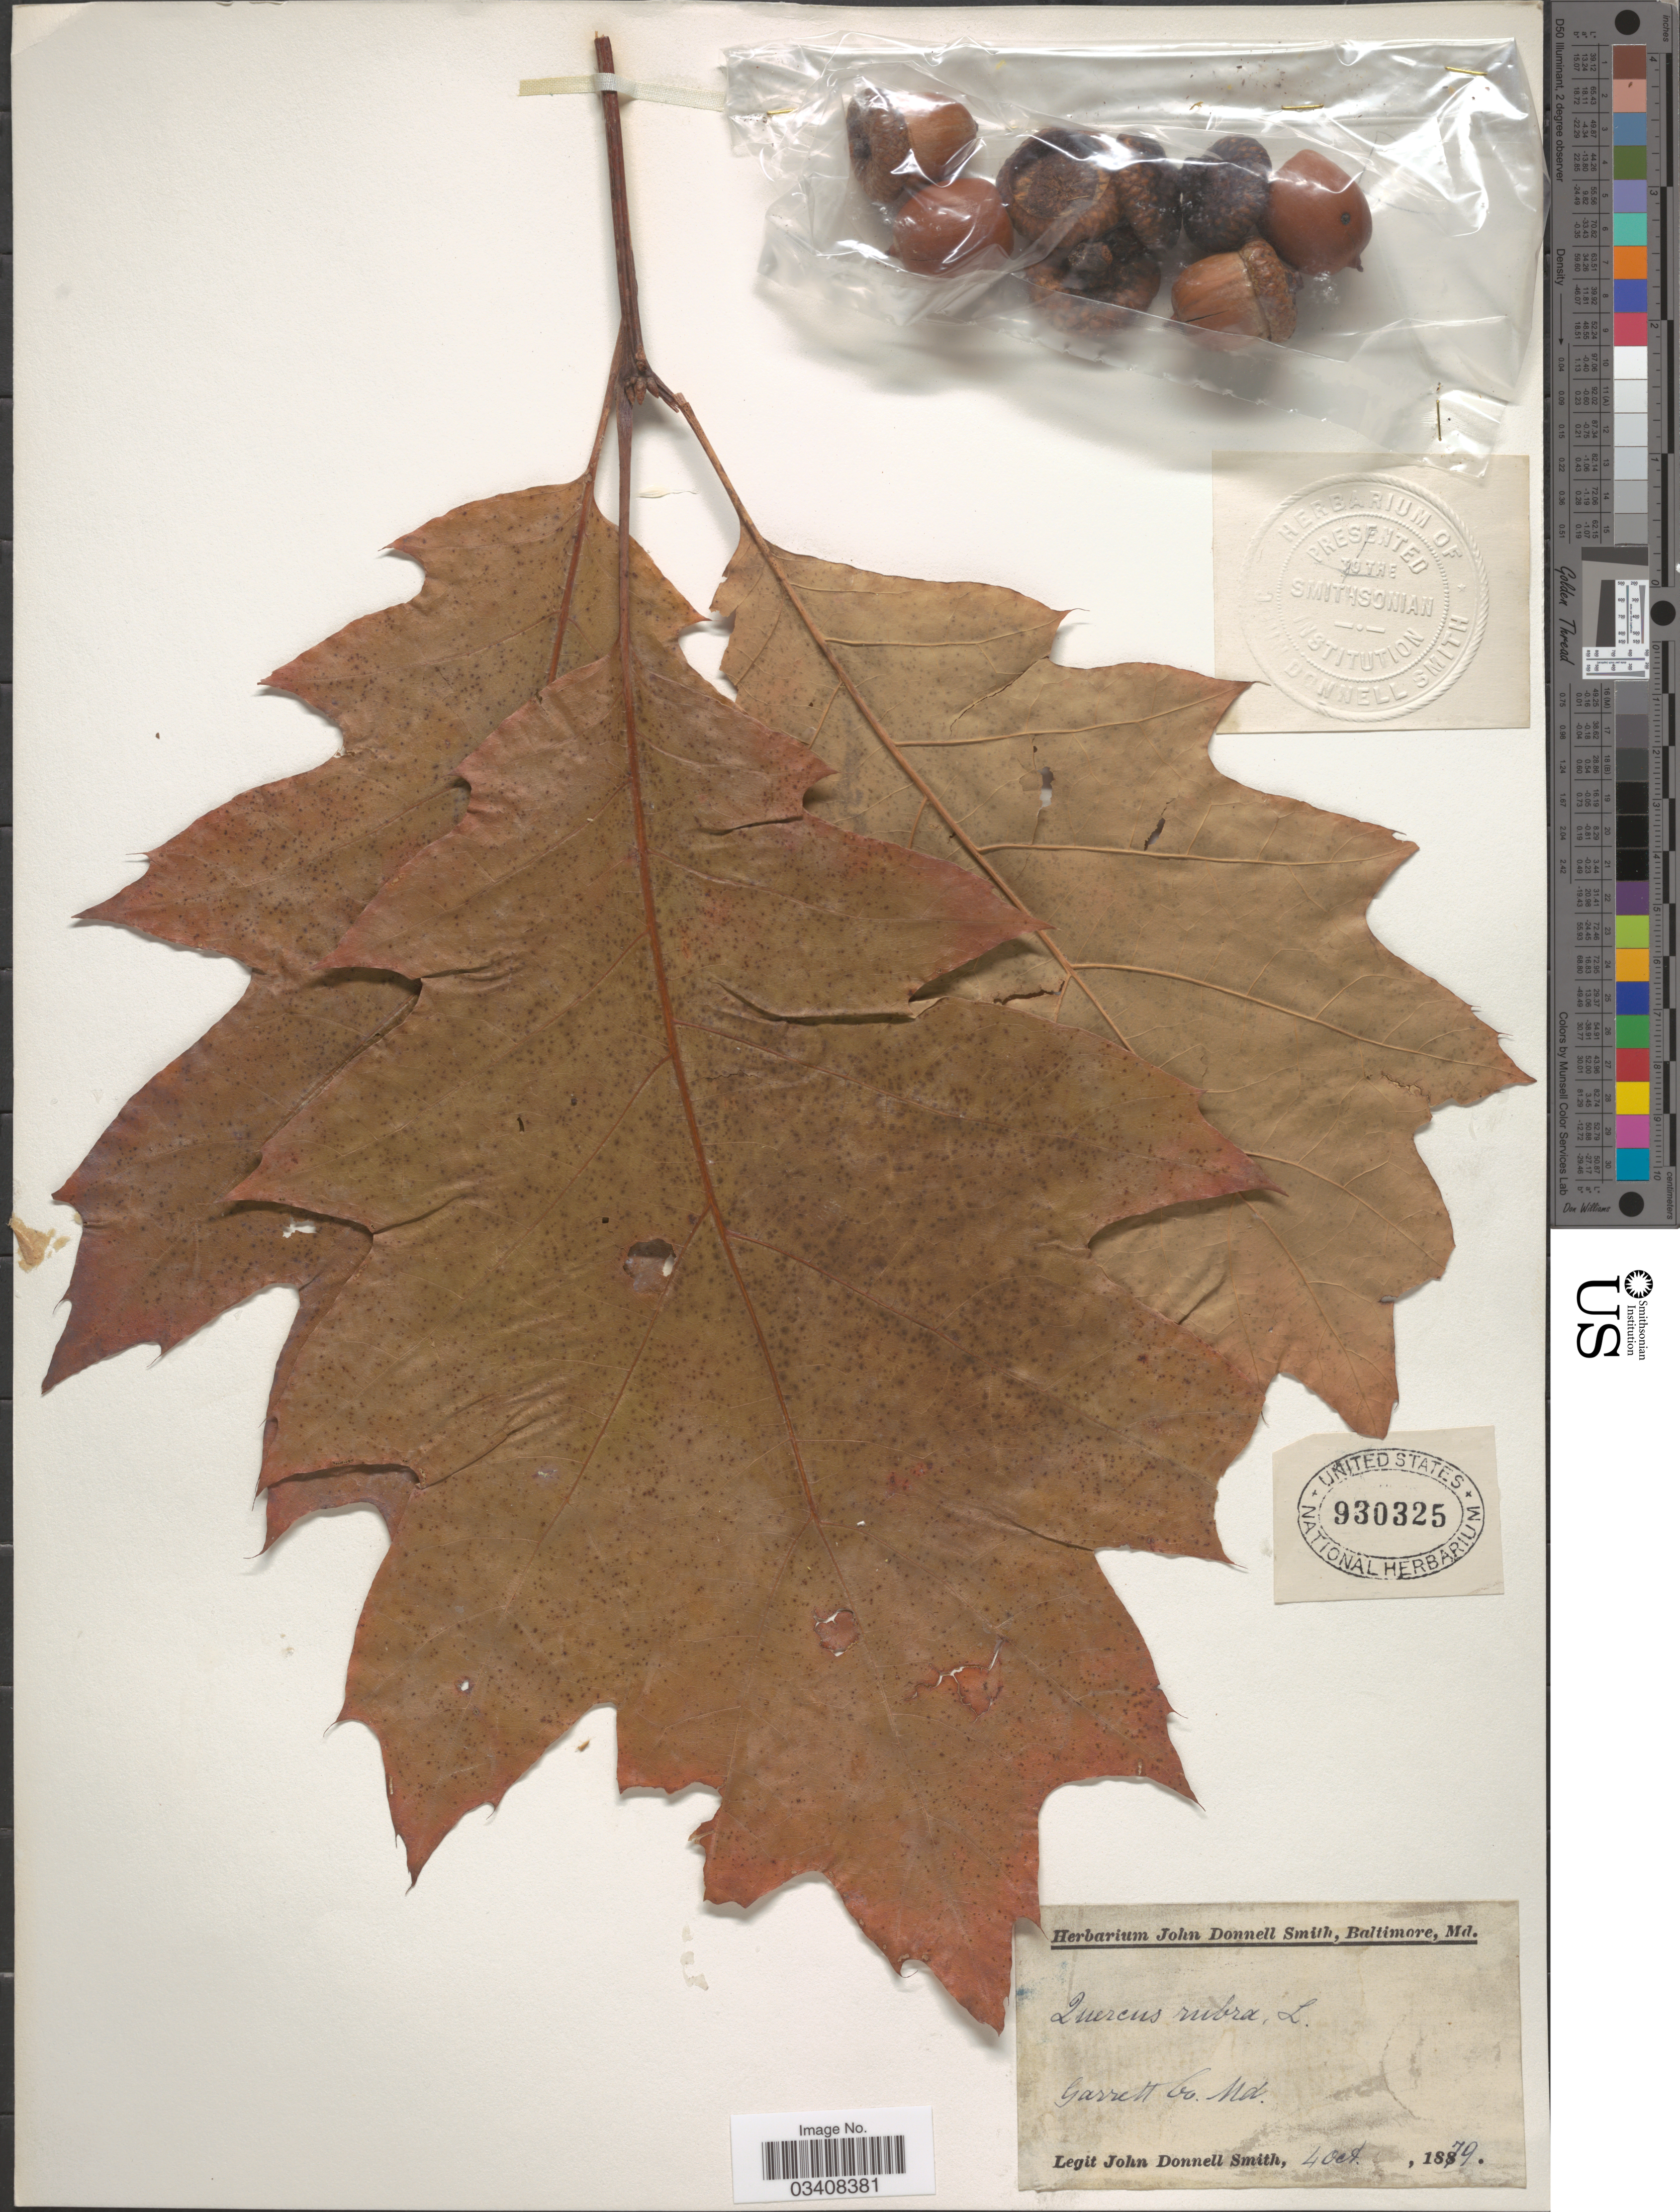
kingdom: Plantae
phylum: Tracheophyta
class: Magnoliopsida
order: Fagales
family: Fagaceae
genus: Quercus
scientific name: Quercus rubra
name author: L.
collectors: J. Donnell Smith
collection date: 1879-10-04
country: United States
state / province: Maryland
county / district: Garrett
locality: Garrett Co.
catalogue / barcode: US 930325